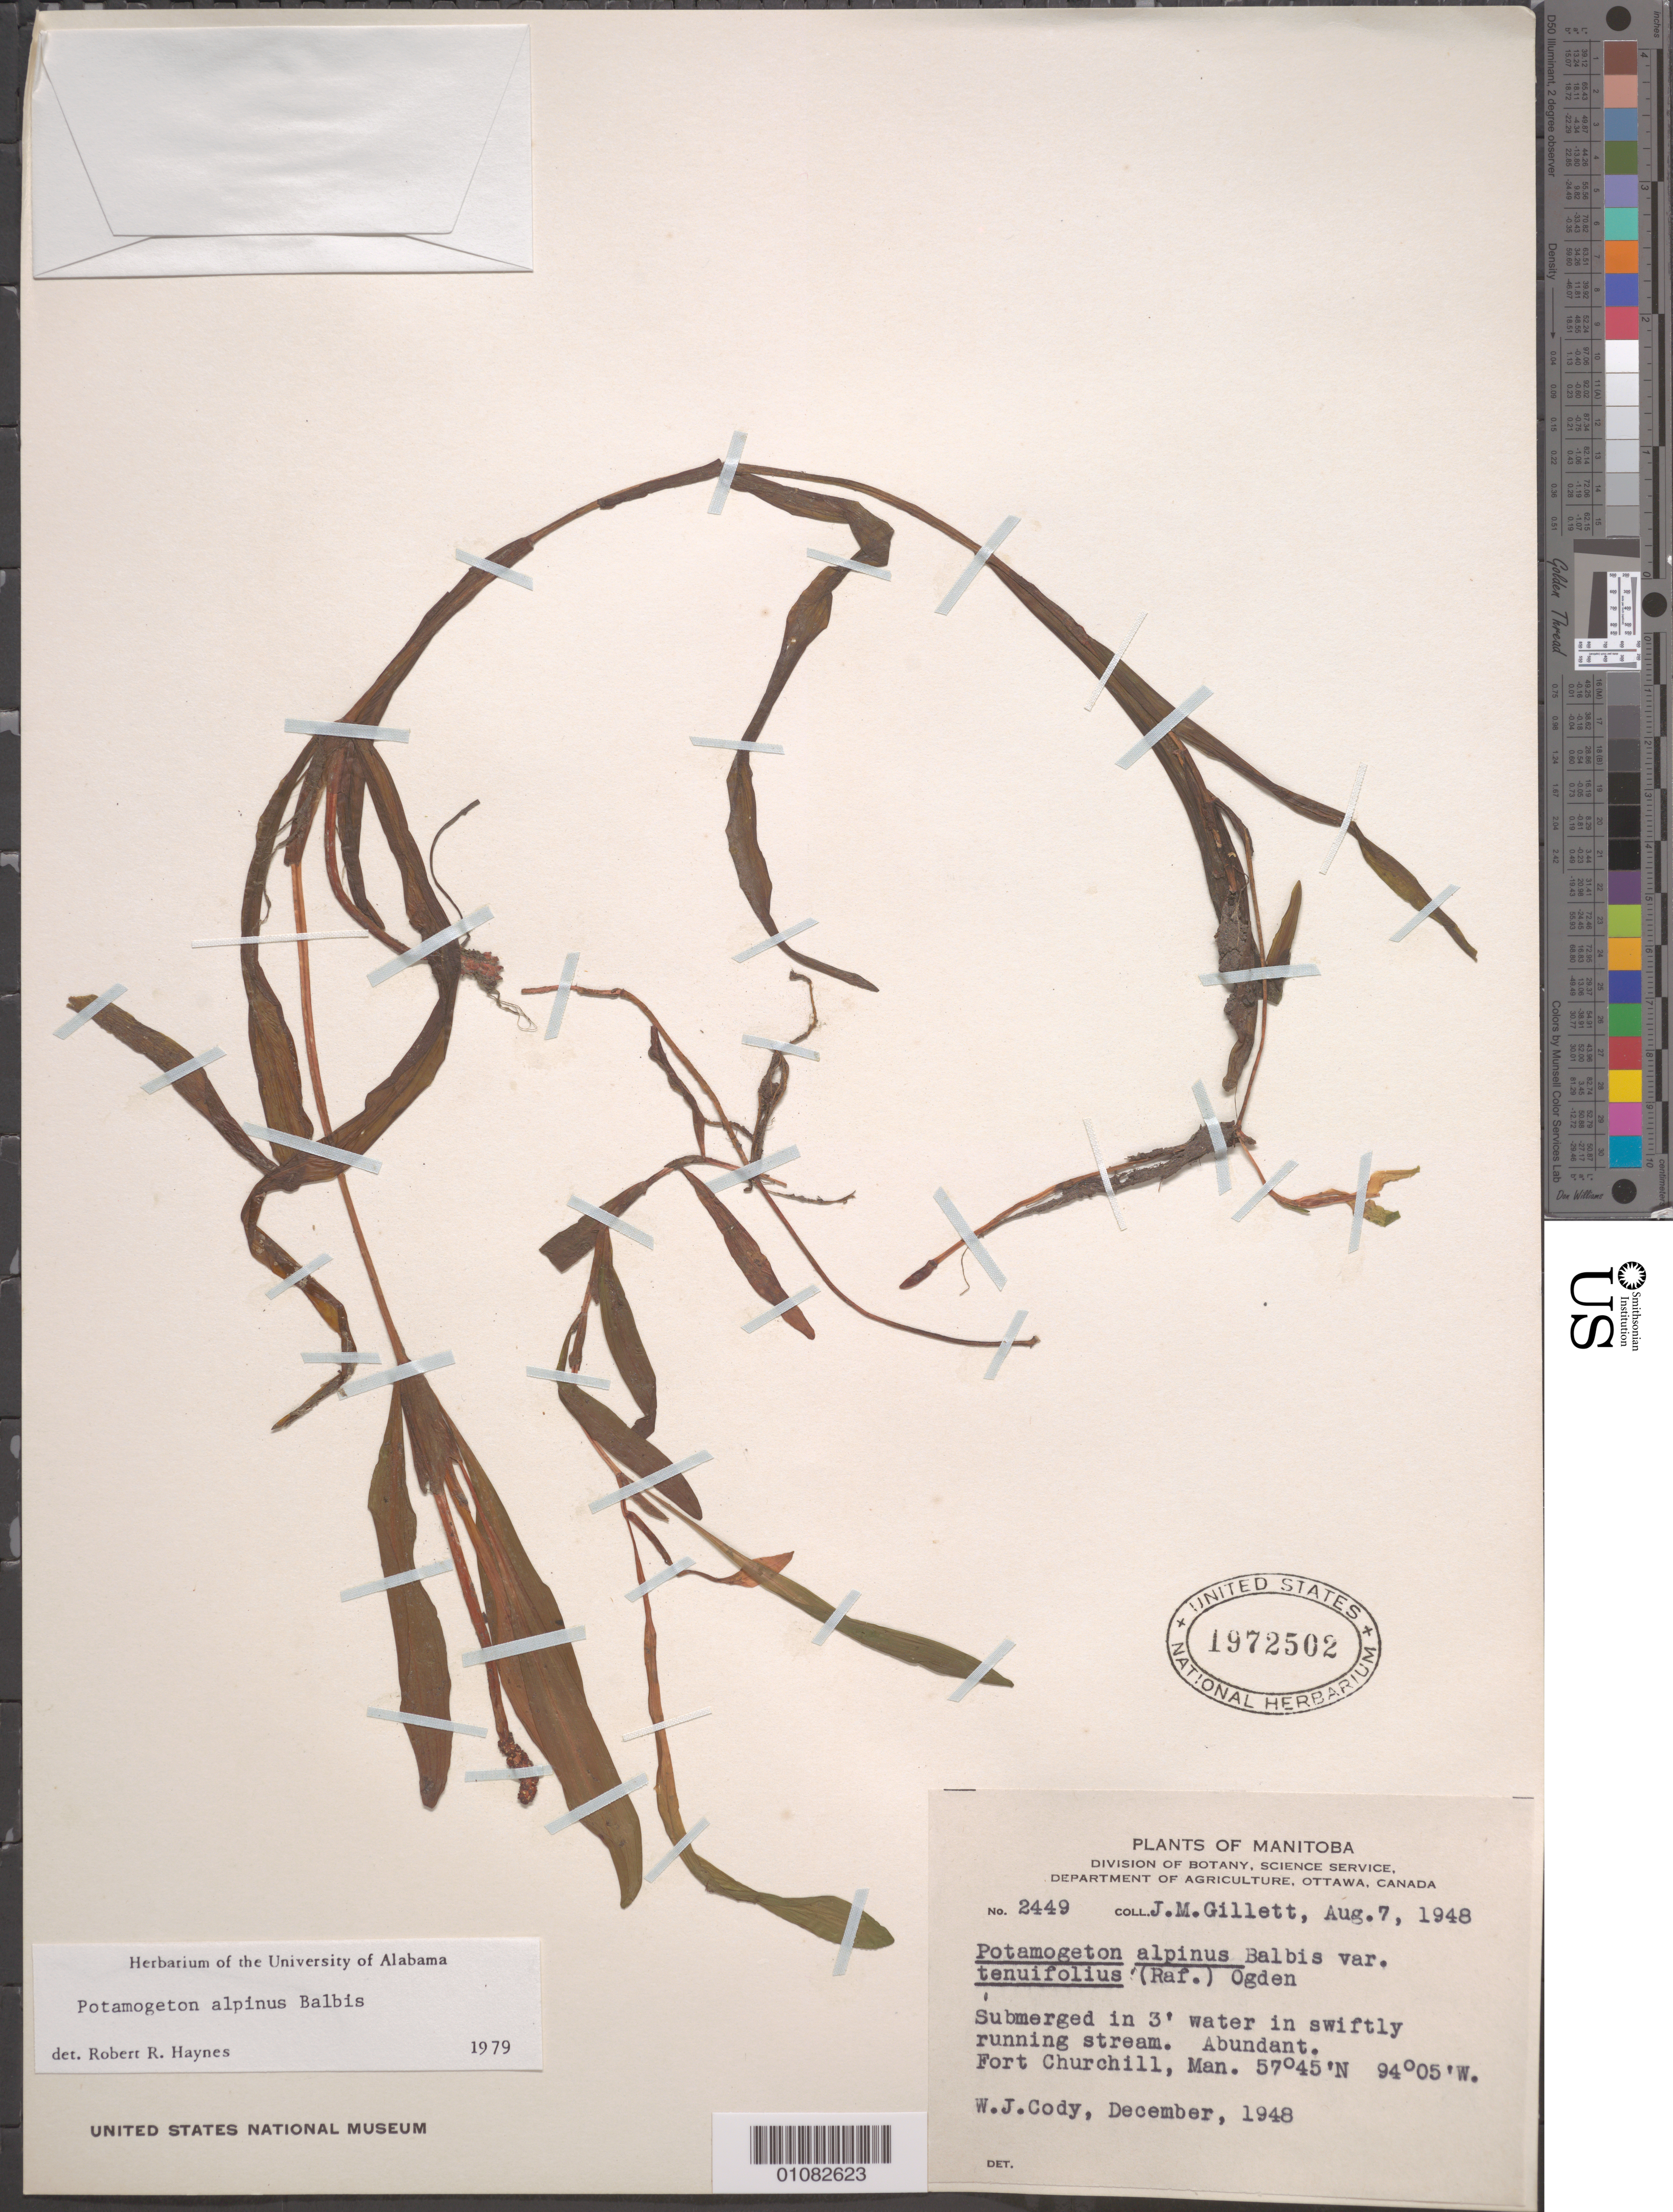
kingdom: Plantae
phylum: Tracheophyta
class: Liliopsida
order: Alismatales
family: Potamogetonaceae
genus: Potamogeton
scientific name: Potamogeton alpinus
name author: Balb.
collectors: J. Gillett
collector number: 2449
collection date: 1948-08-07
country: Canada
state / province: Manitoba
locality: Fort Churchill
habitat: Submerged in water in swiftly running stream. Abundant.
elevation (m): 1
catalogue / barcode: US 1972502